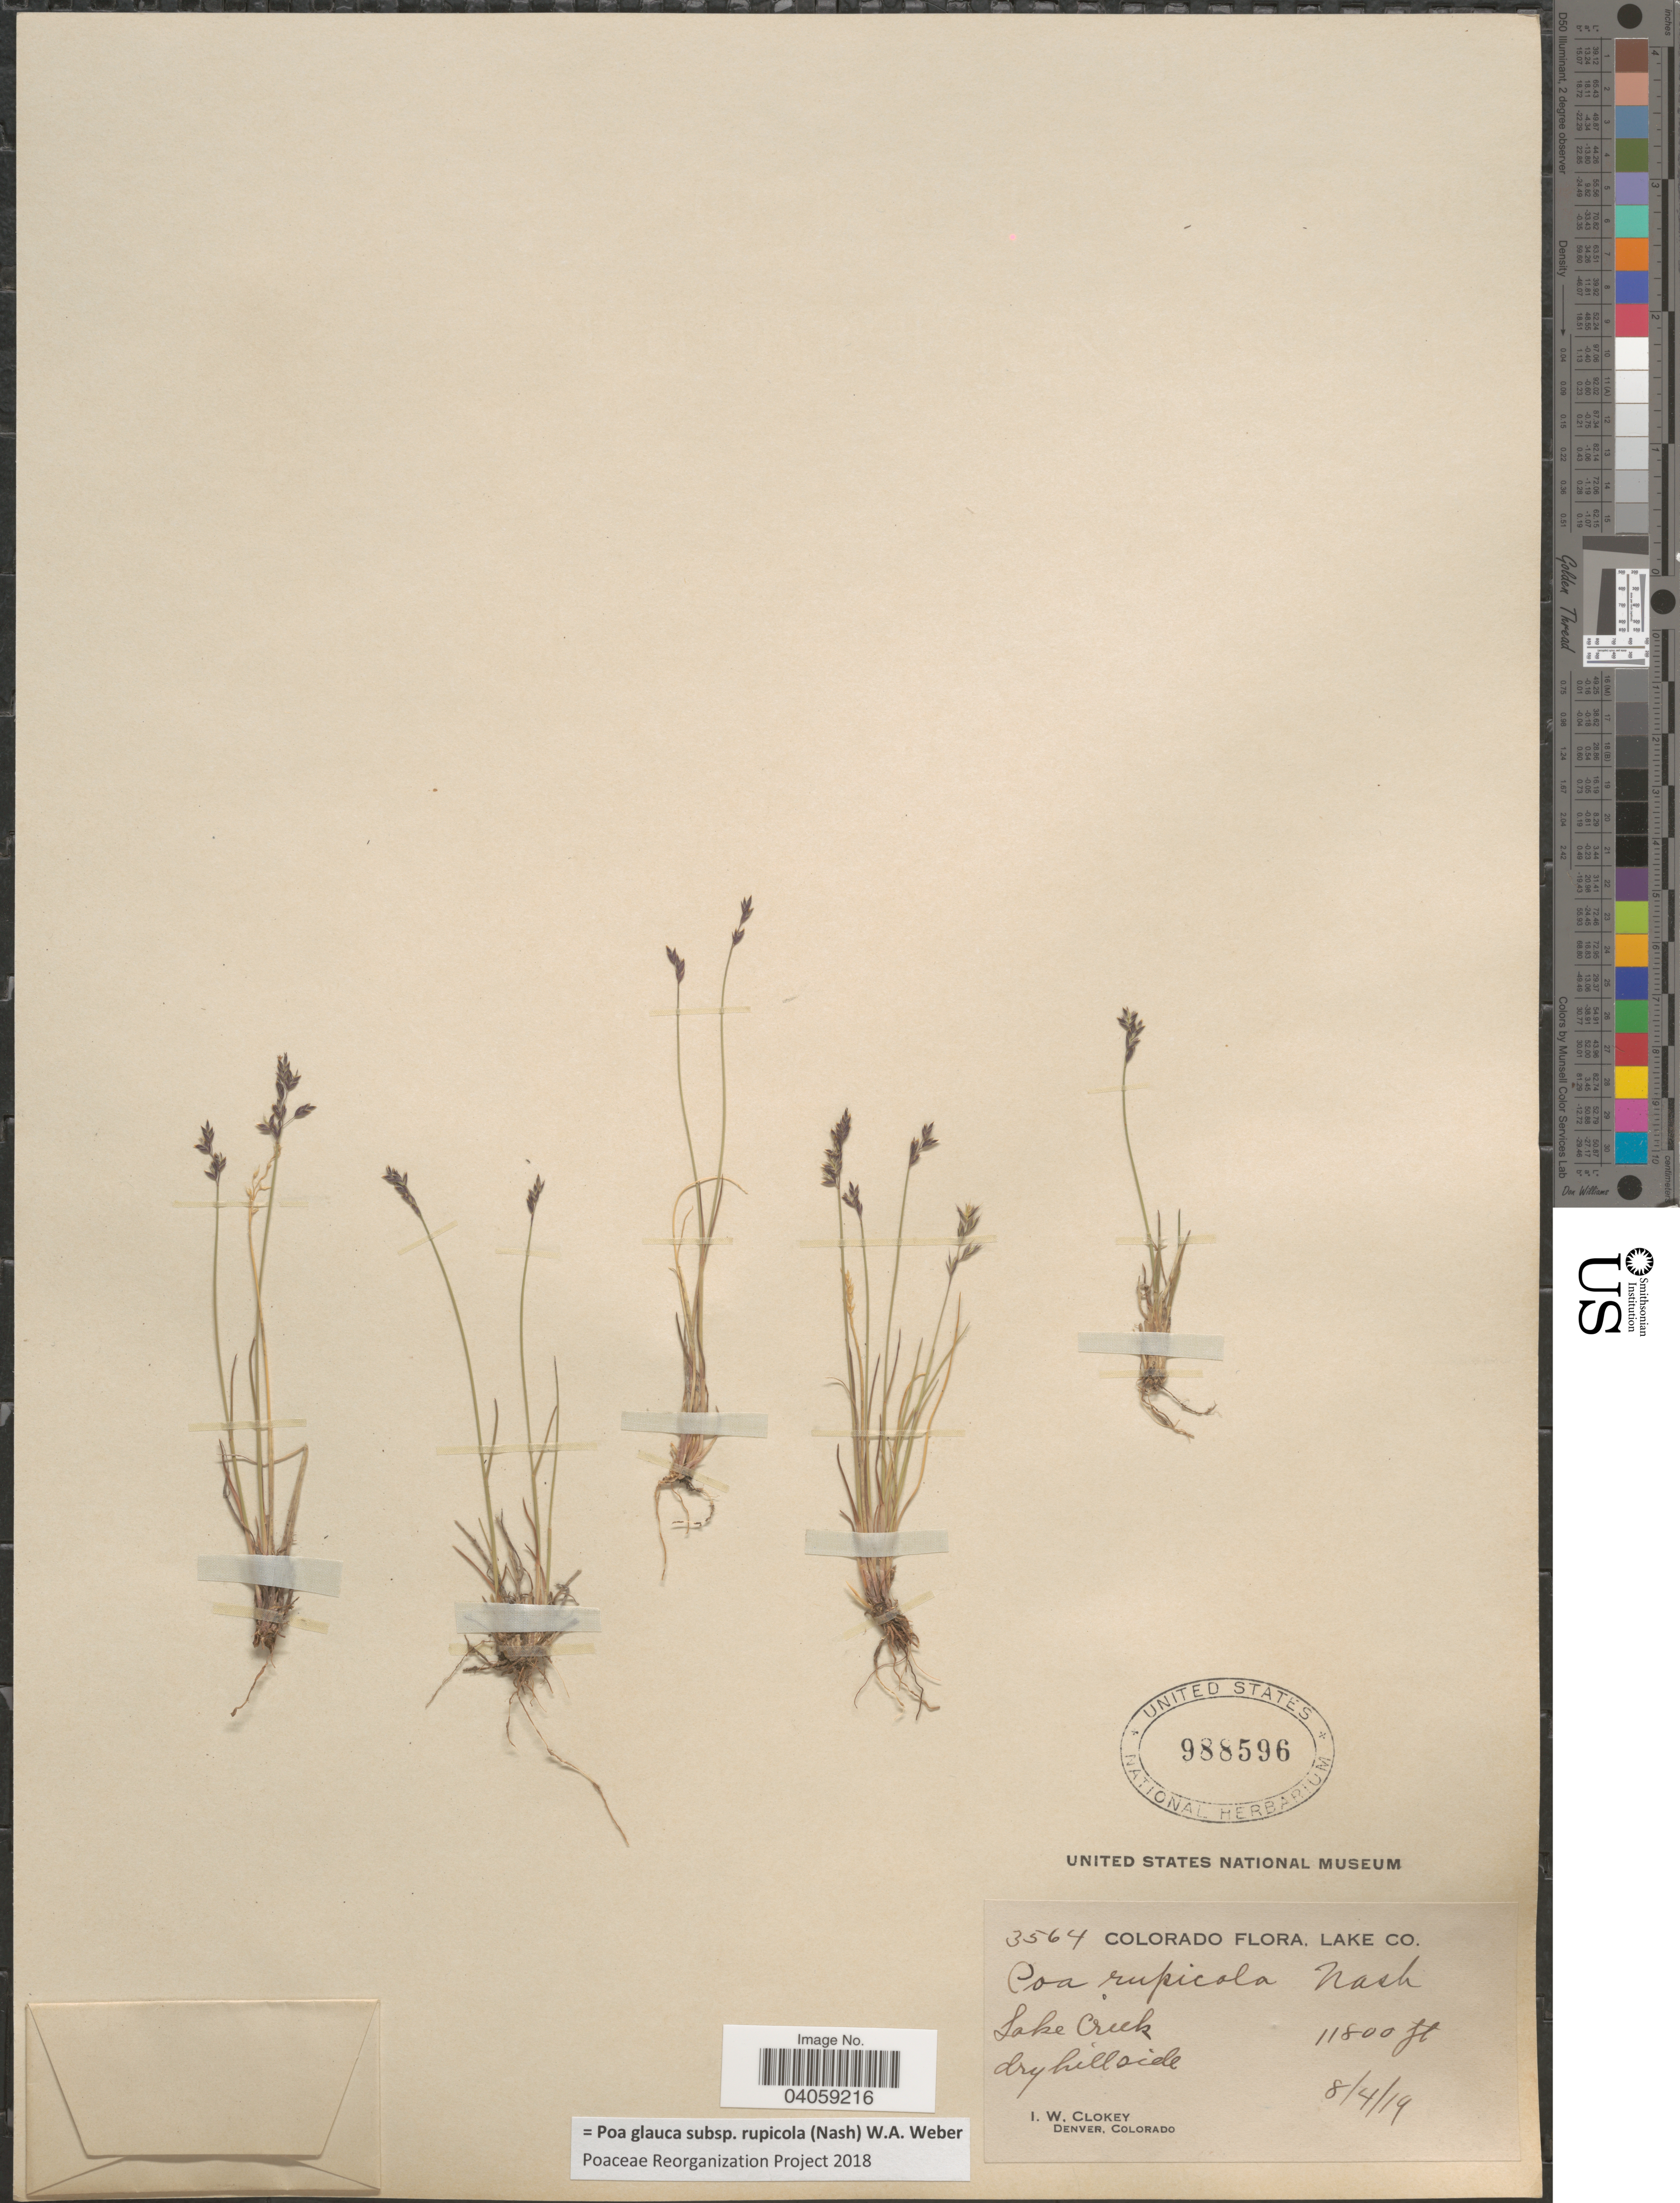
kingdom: Plantae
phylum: Tracheophyta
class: Liliopsida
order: Poales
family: Poaceae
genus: Poa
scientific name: Poa glauca subsp. rupicola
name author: (Nash) W.A. Weber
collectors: I. W. Clokey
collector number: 3564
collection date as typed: Transcribed d/m/y: 4/8/19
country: United States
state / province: Colorado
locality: Lake Co. Lake Creek.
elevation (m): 3597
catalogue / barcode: US 988596